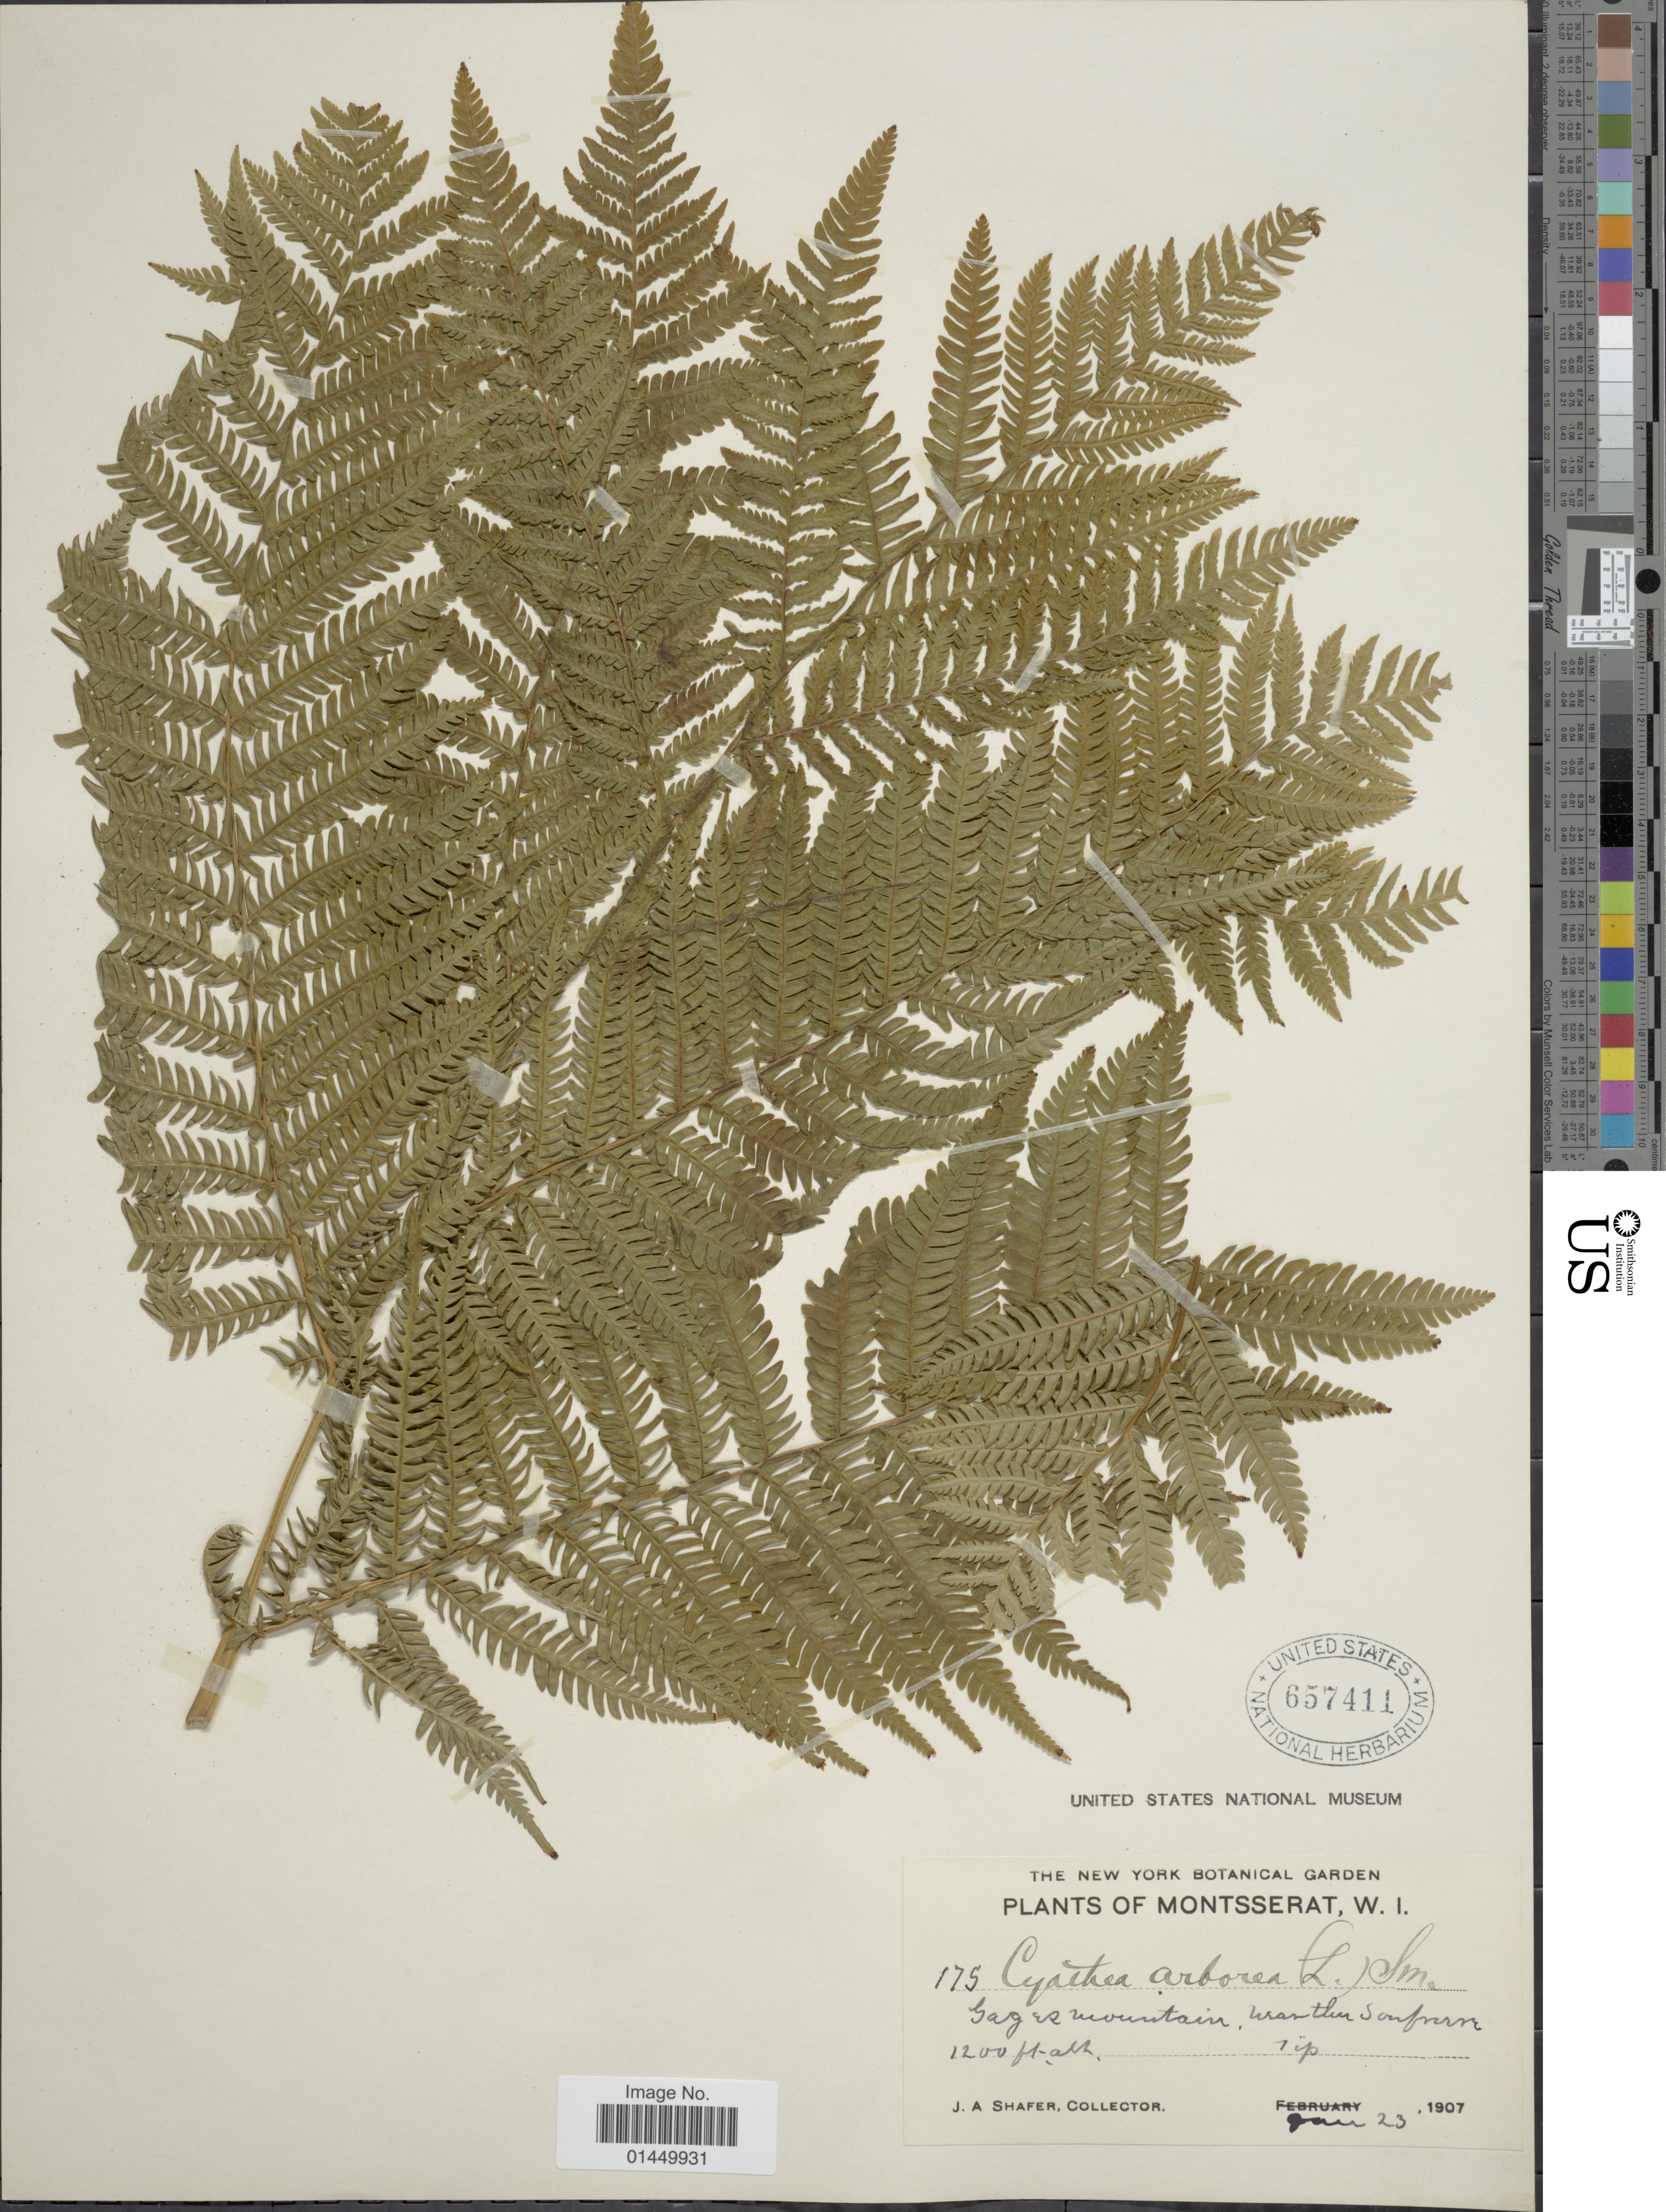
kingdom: Plantae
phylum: Tracheophyta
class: Polypodiopsida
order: Cyatheales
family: Cyatheaceae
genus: Cyathea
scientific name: Cyathea arborea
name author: (L.) Sm.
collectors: J. A. Shafer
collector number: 175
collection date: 1907-06-23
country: Montserrat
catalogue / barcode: US 657411